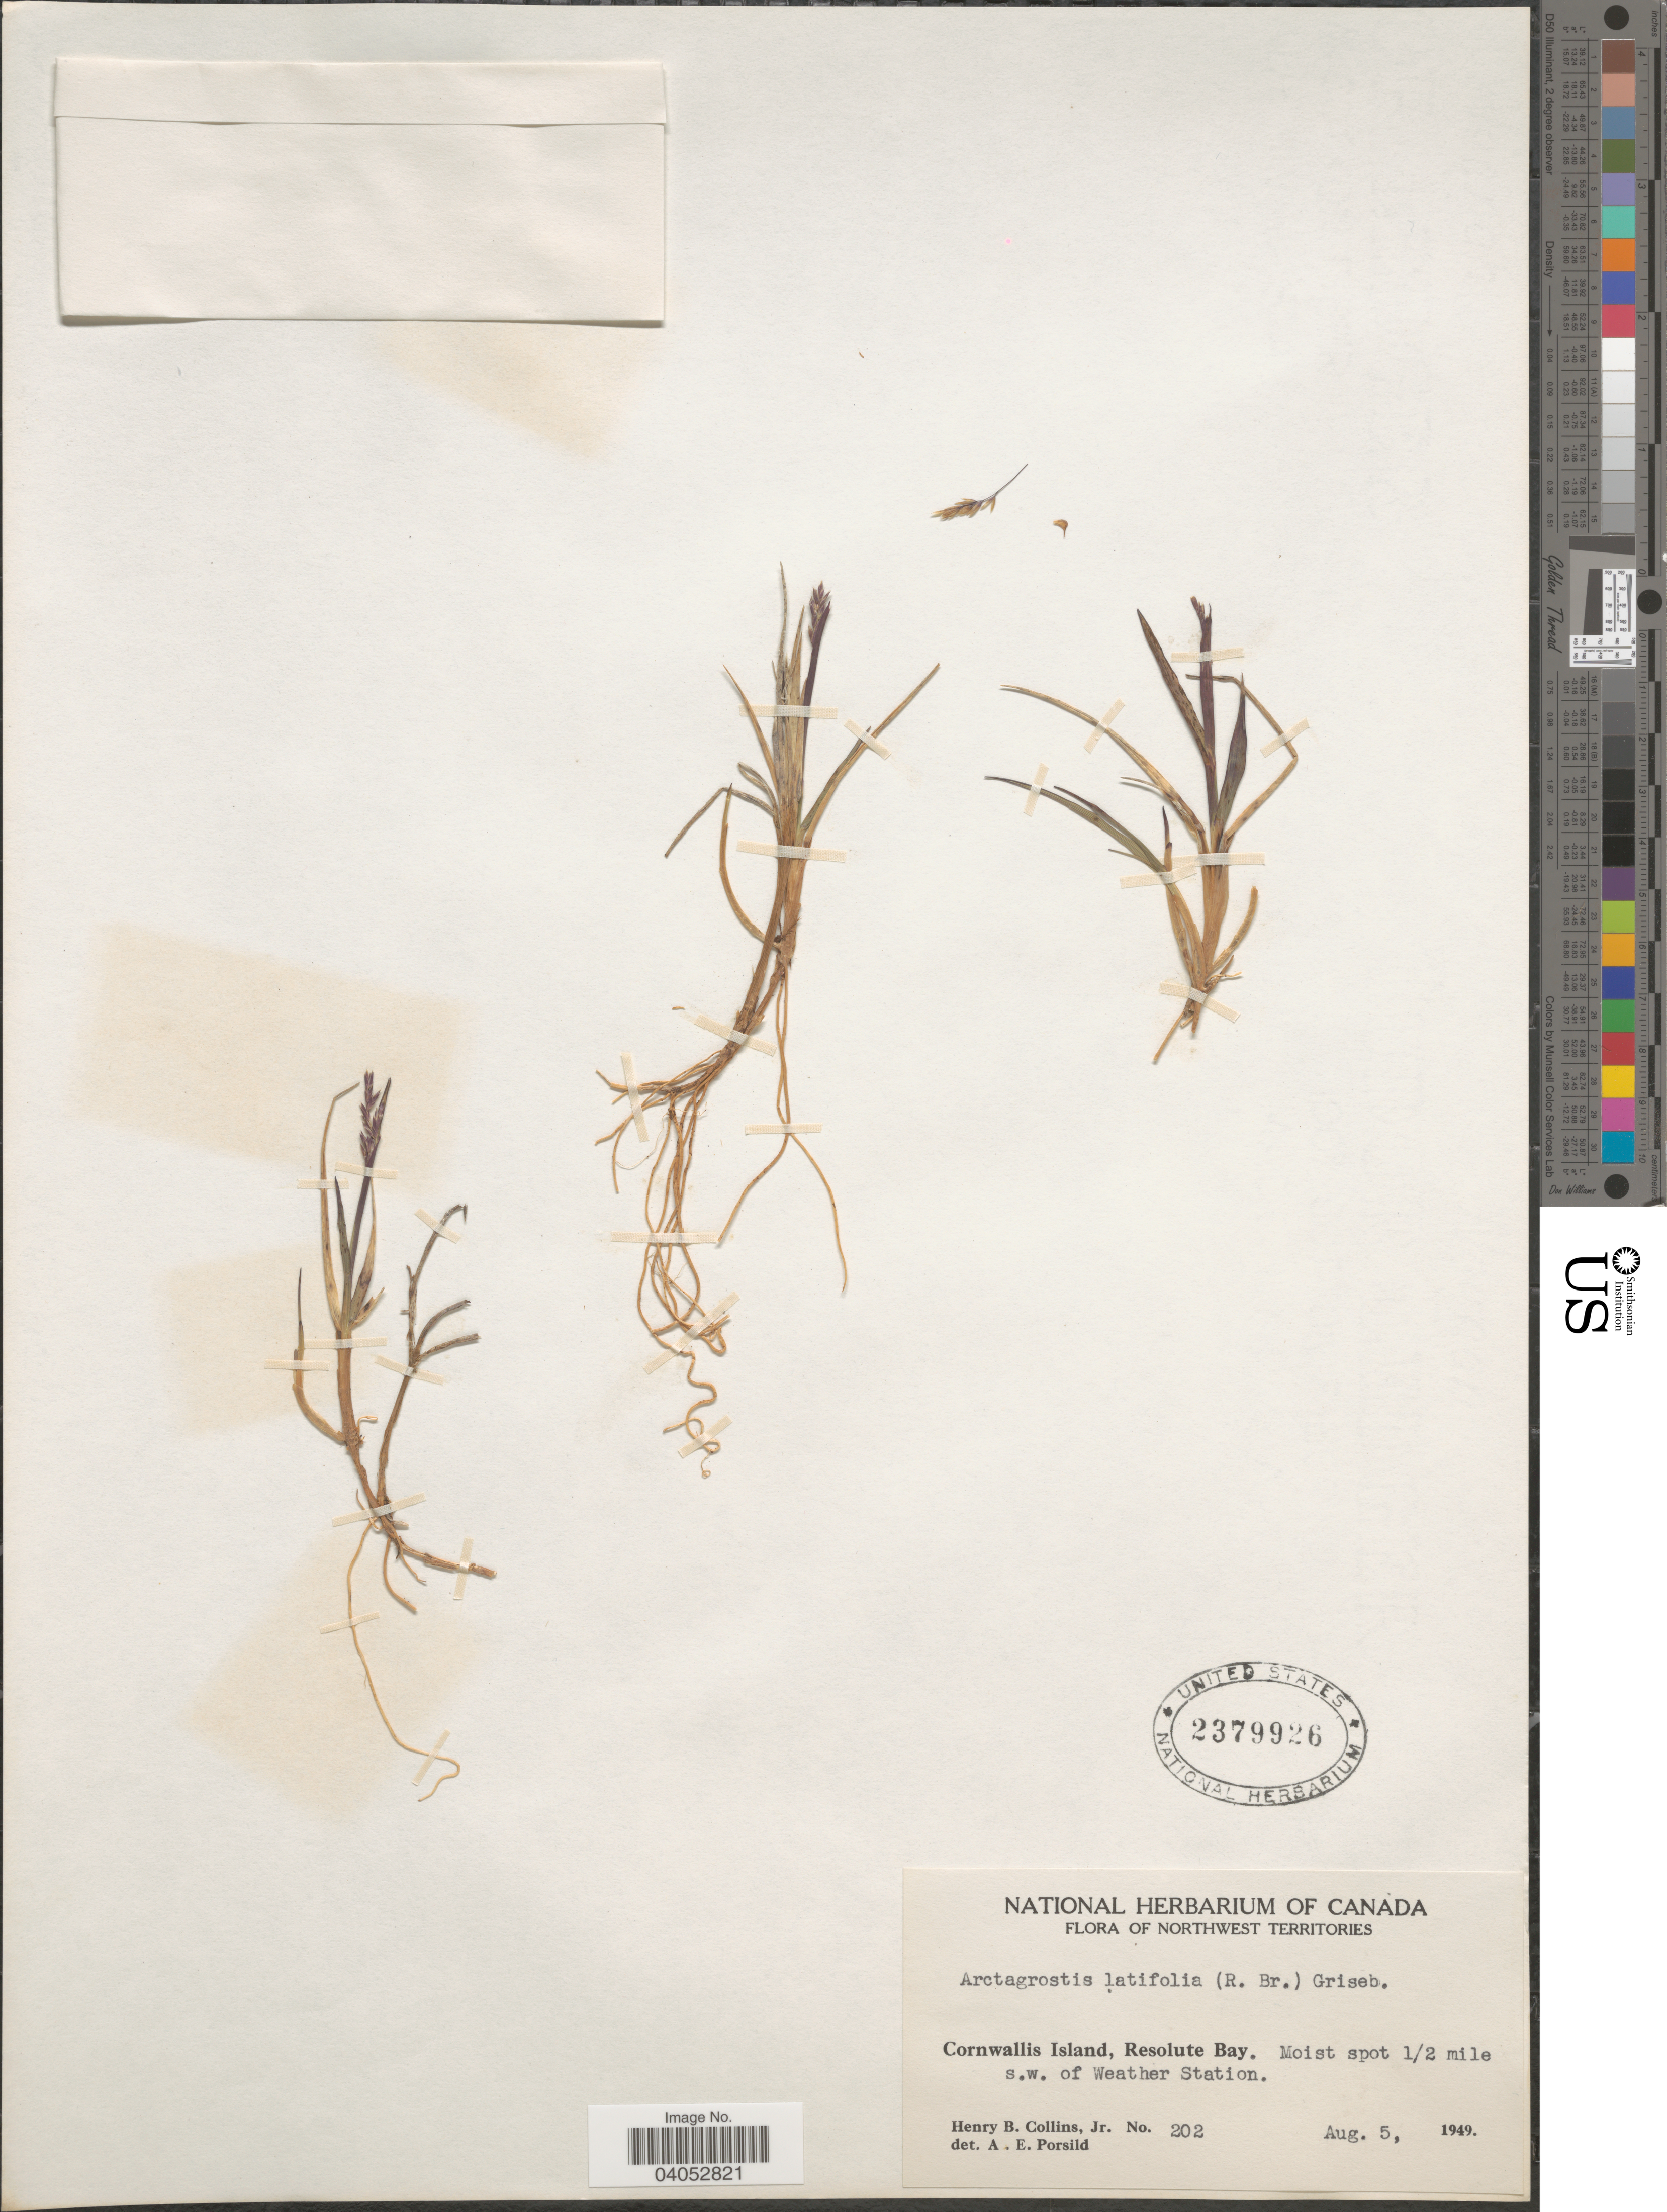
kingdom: Plantae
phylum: Tracheophyta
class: Liliopsida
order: Poales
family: Poaceae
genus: Arctagrostis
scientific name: Arctagrostis latifolia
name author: (R. Br.) Griseb.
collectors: H. Collins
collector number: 202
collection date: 1949-08-05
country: Canada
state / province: Northwest Territories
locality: Cornwallis Island, Resolute Bay. Moist spot 1/2 mile s.w. of Weather Station.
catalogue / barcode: US 2379926